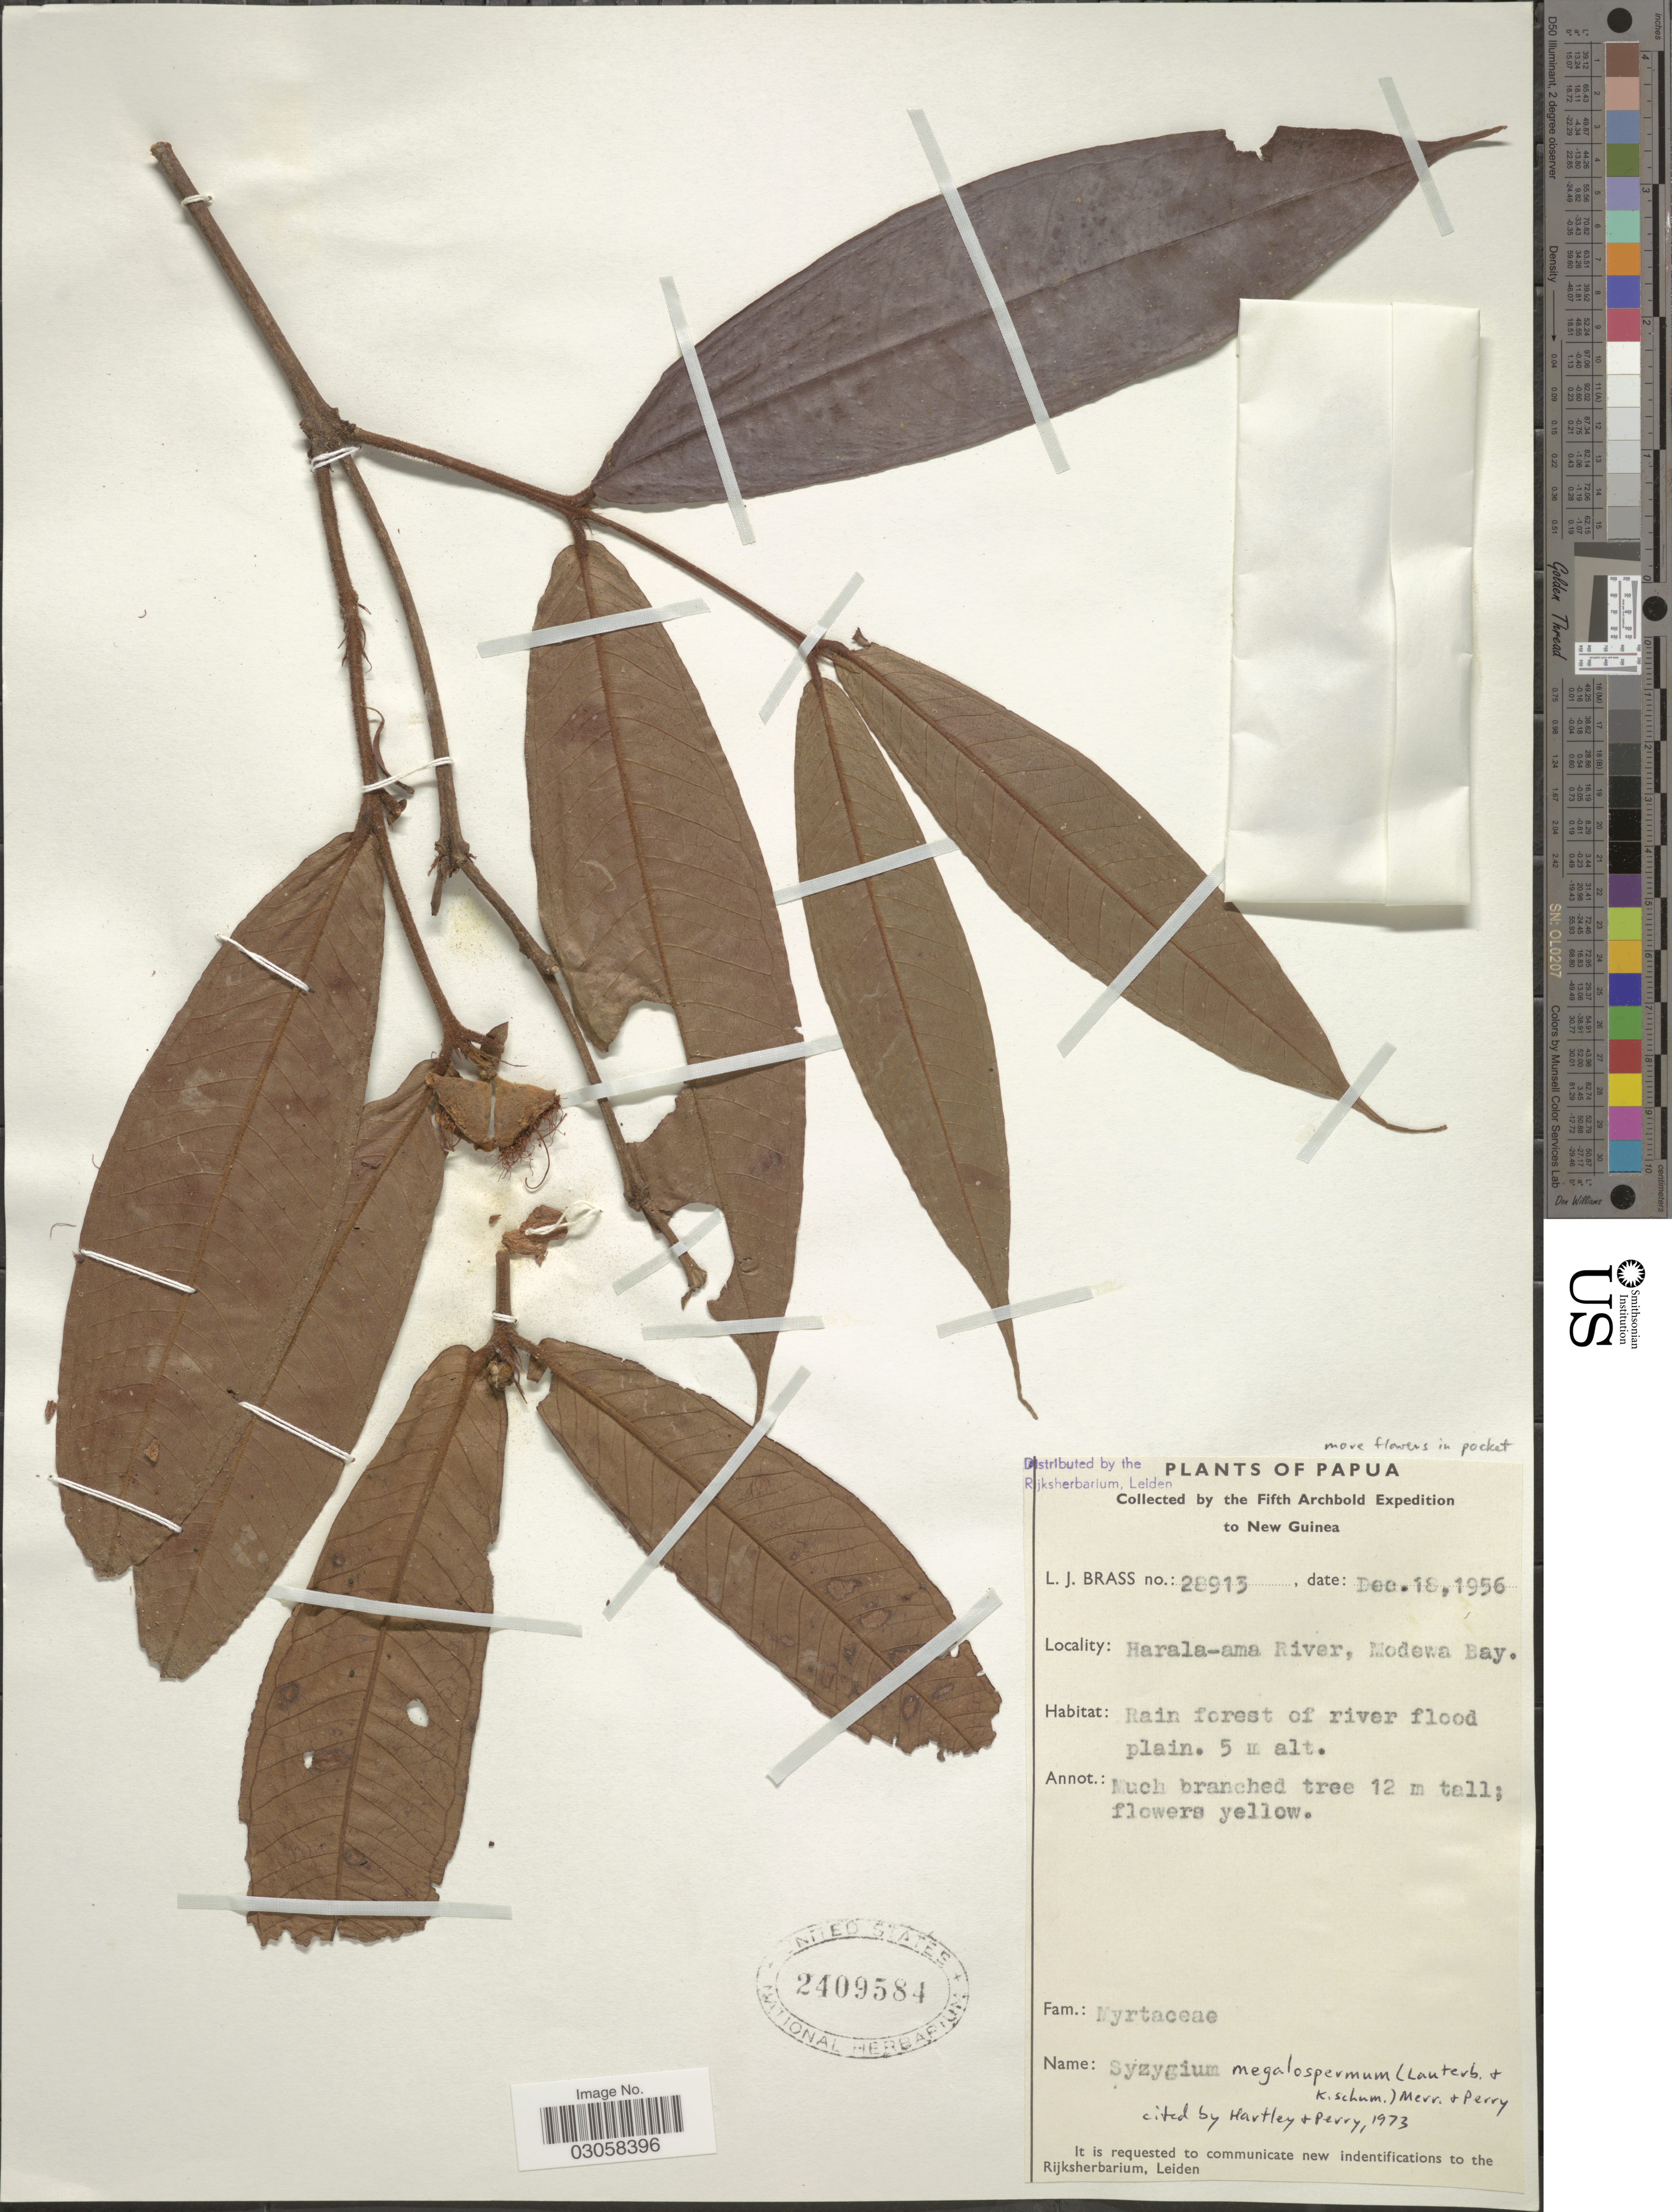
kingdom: Plantae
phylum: Tracheophyta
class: Magnoliopsida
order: Myrtales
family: Myrtaceae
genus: Syzygium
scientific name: Syzygium megalospermum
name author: (K. Schum. & Lauterb.) Merr. & L.M. Perry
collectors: L. J. Brass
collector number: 28913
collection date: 1956-12-18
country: Papua New Guinea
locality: Papua. New Guinea. Harala-ama River, Modewa Bay. Rain forest on river flood plain.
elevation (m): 5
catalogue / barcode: US 2409584